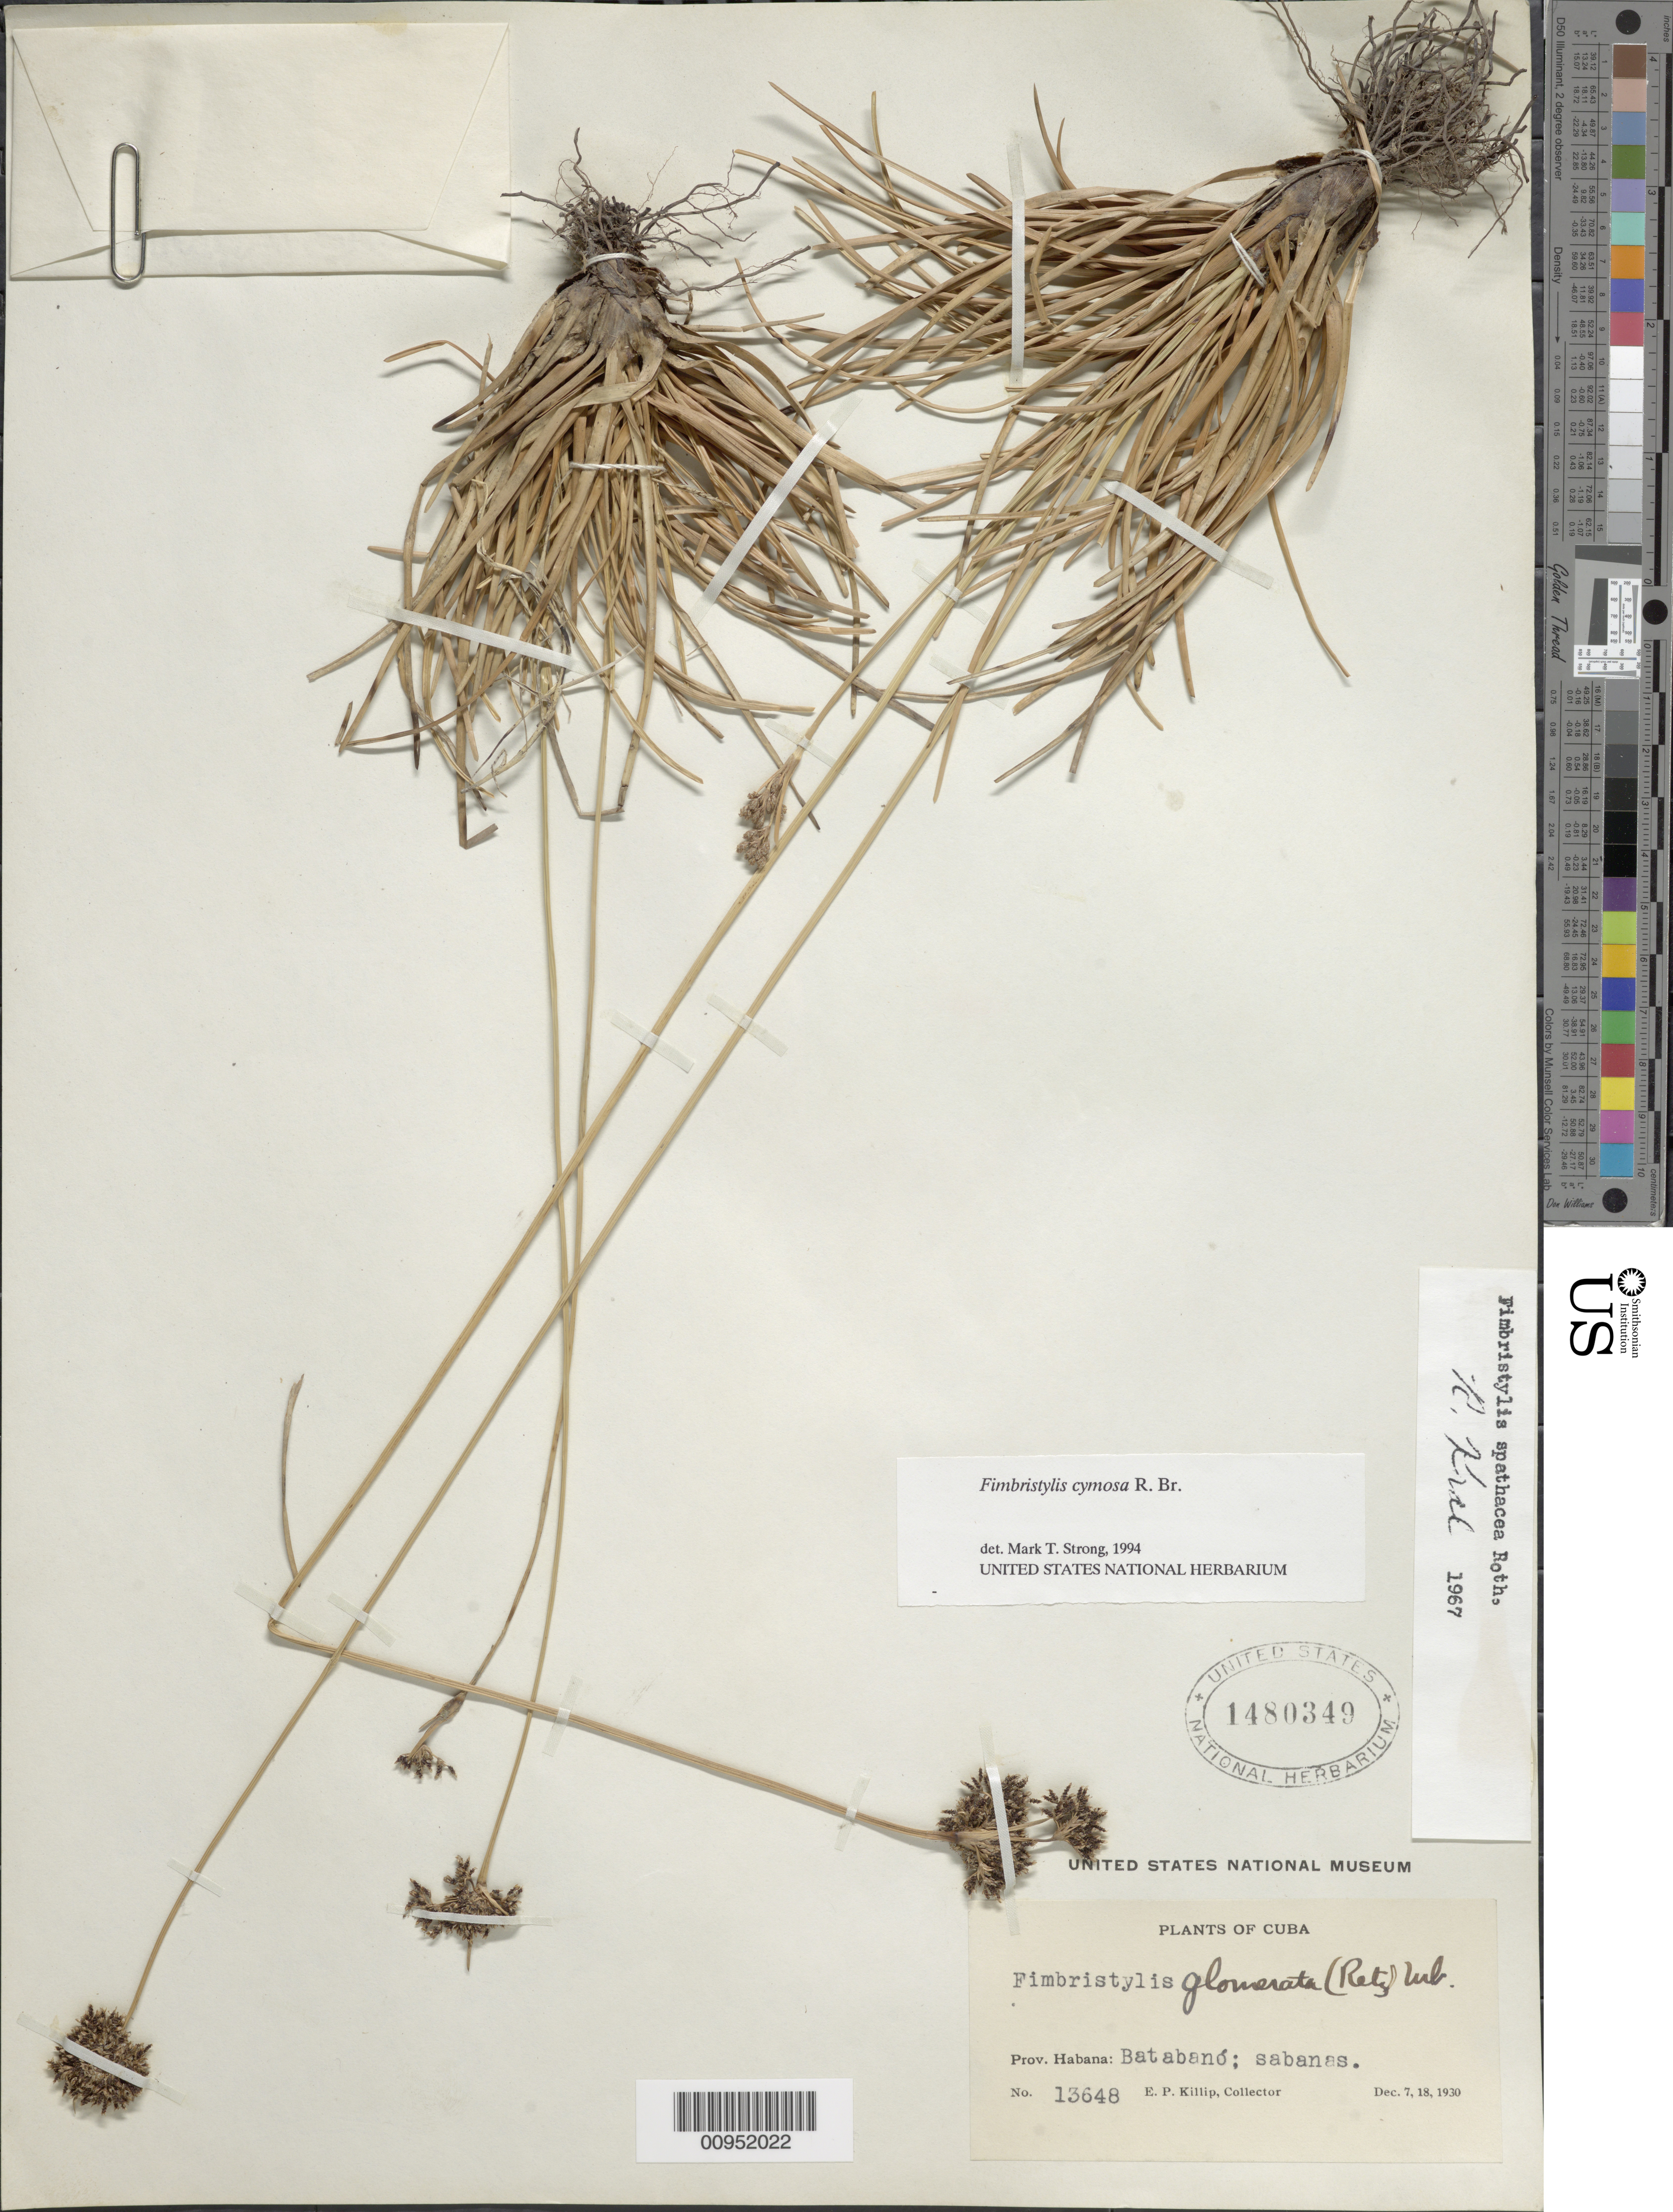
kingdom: Plantae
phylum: Tracheophyta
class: Liliopsida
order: Poales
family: Cyperaceae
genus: Fimbristylis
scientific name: Fimbristylis cymosa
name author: R. Br.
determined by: Strong, M. T., (US), Smithsonian Institution - National Museum of Natural History (UNITED STATES)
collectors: E. P. Killip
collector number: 13648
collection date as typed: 07 Dec 1930 to 18 Dec 1930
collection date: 1930-12-07/1930-12-18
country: Cuba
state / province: La Habana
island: Cuba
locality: Batabanó, sabanas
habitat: Sabanas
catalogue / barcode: US 1480349